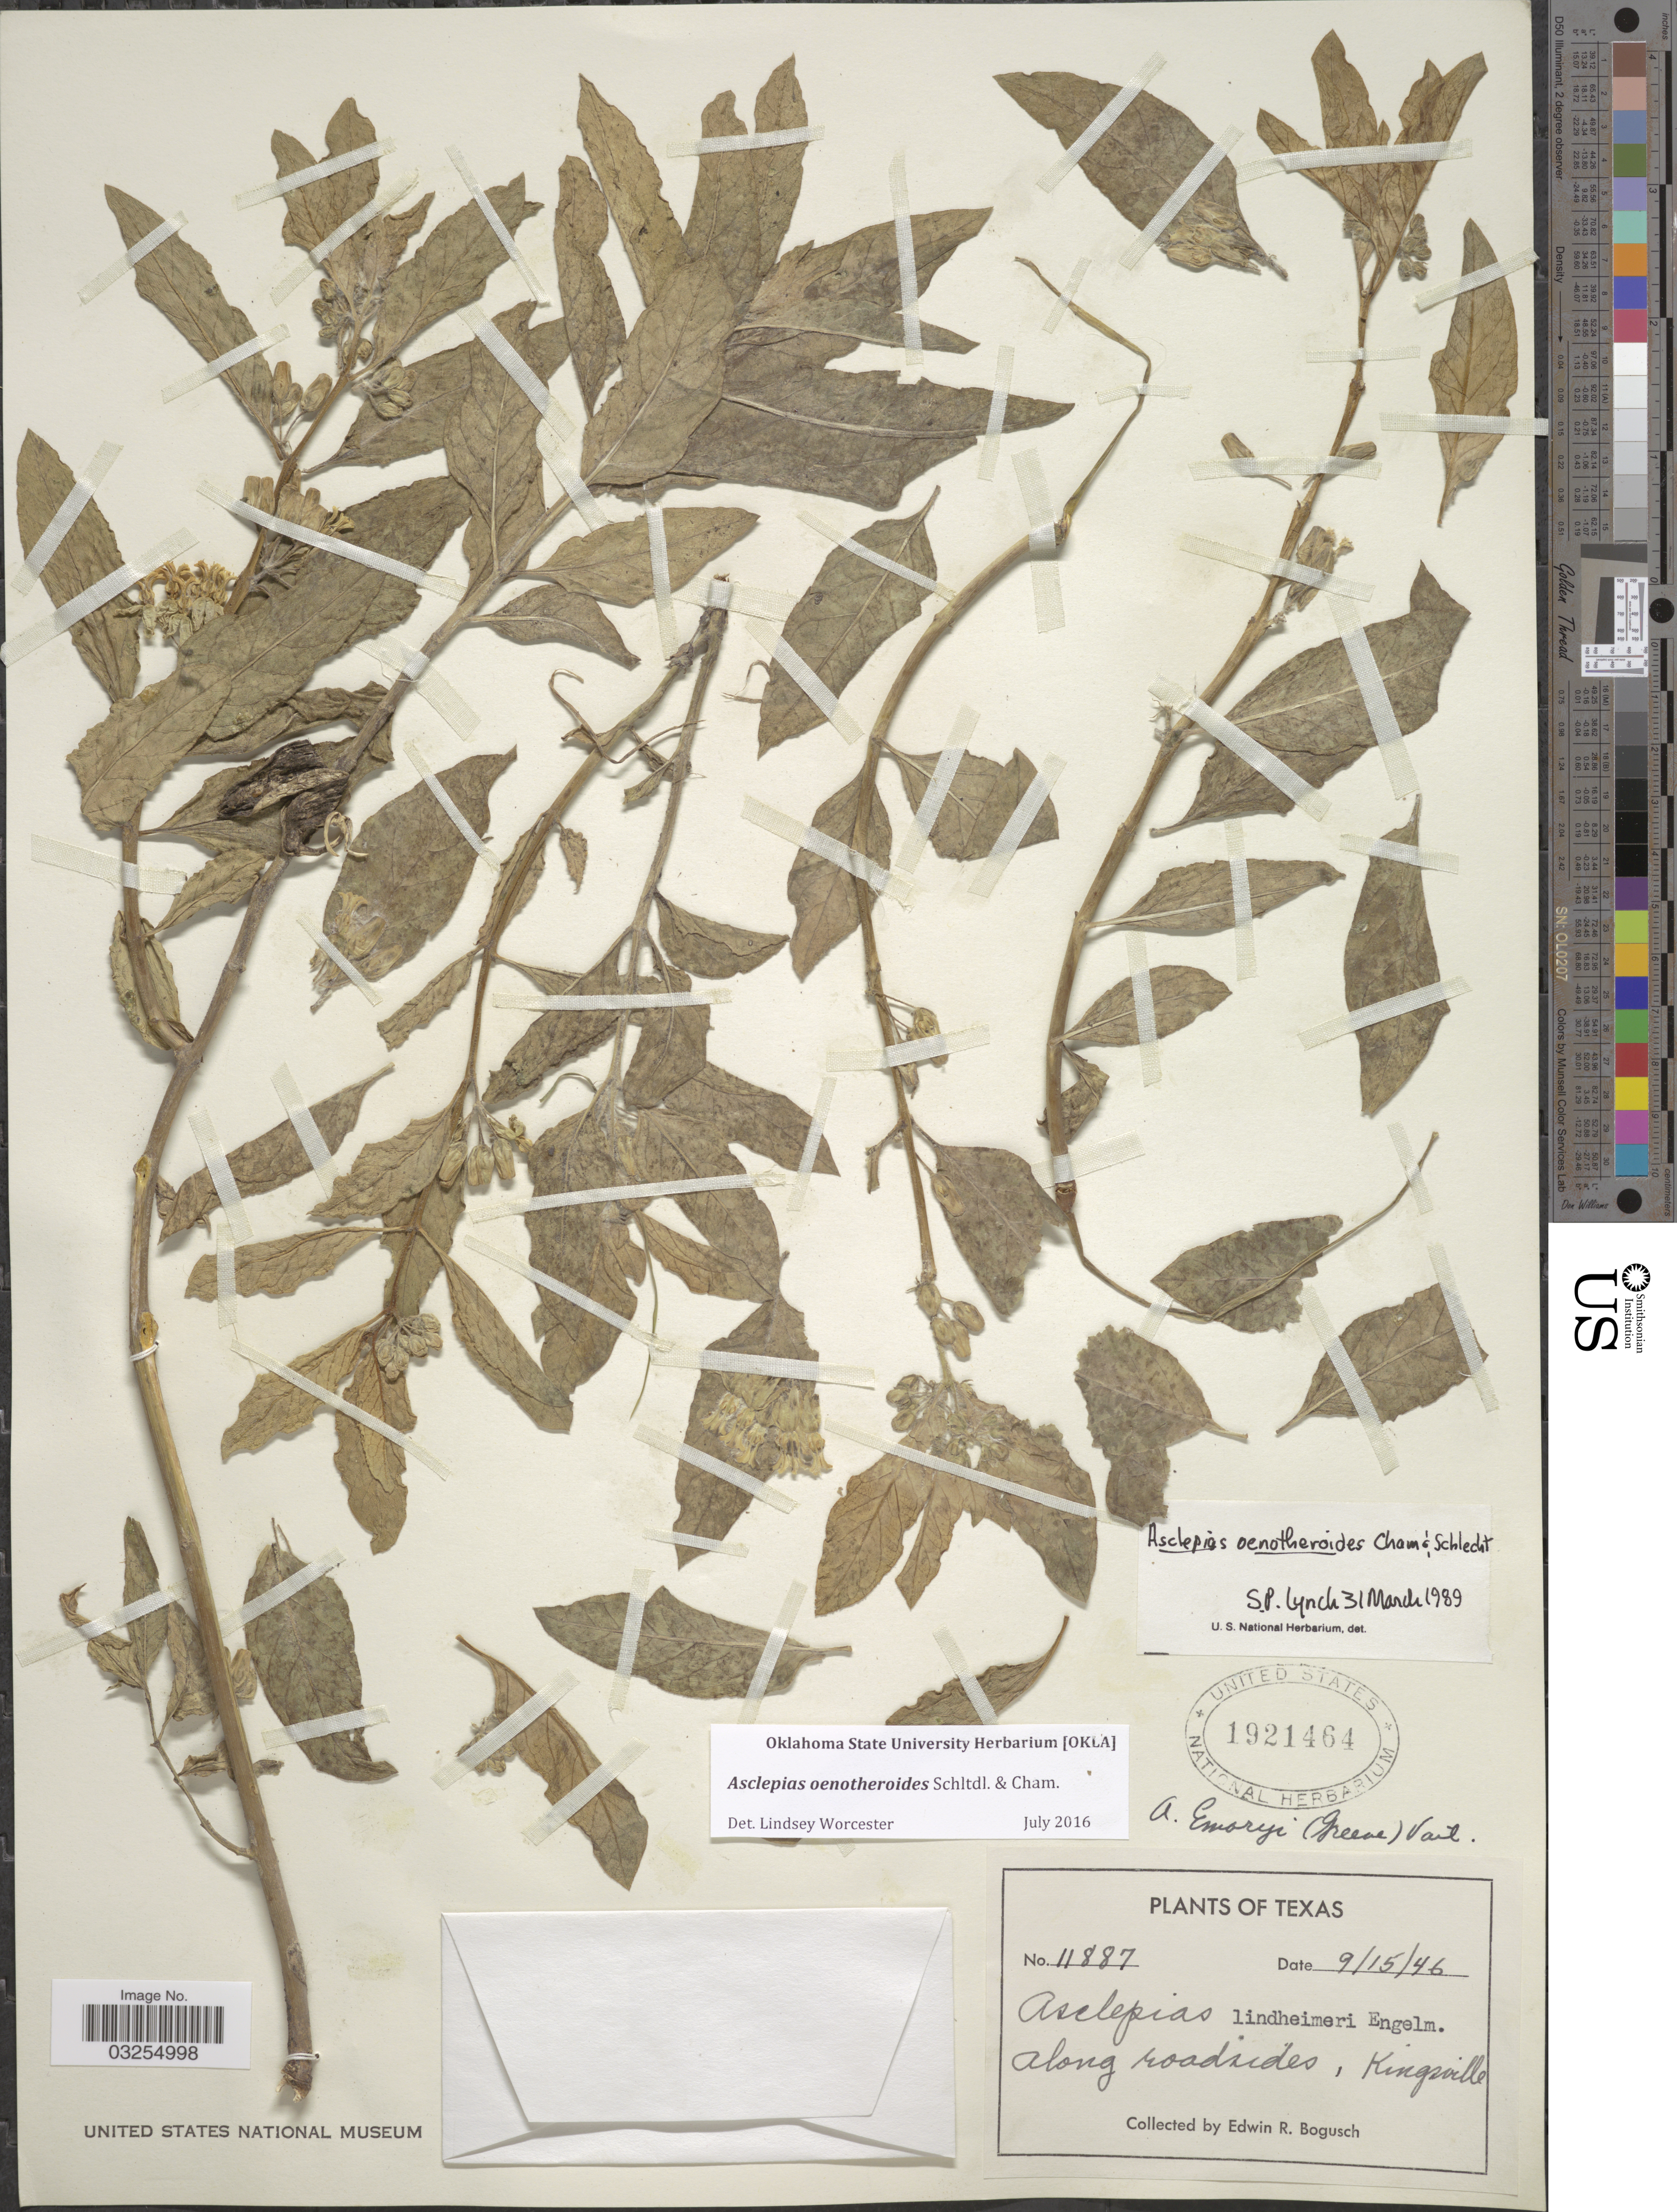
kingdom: Plantae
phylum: Tracheophyta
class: Magnoliopsida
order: Gentianales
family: Apocynaceae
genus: Asclepias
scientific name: Asclepias oenotheroides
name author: Schltdl. & Cham.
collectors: E. Bogusch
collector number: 11887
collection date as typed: Transcribed d/m/y: 15/9/46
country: United States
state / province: Texas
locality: Along roadsides, Kingsville.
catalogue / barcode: US 1921464